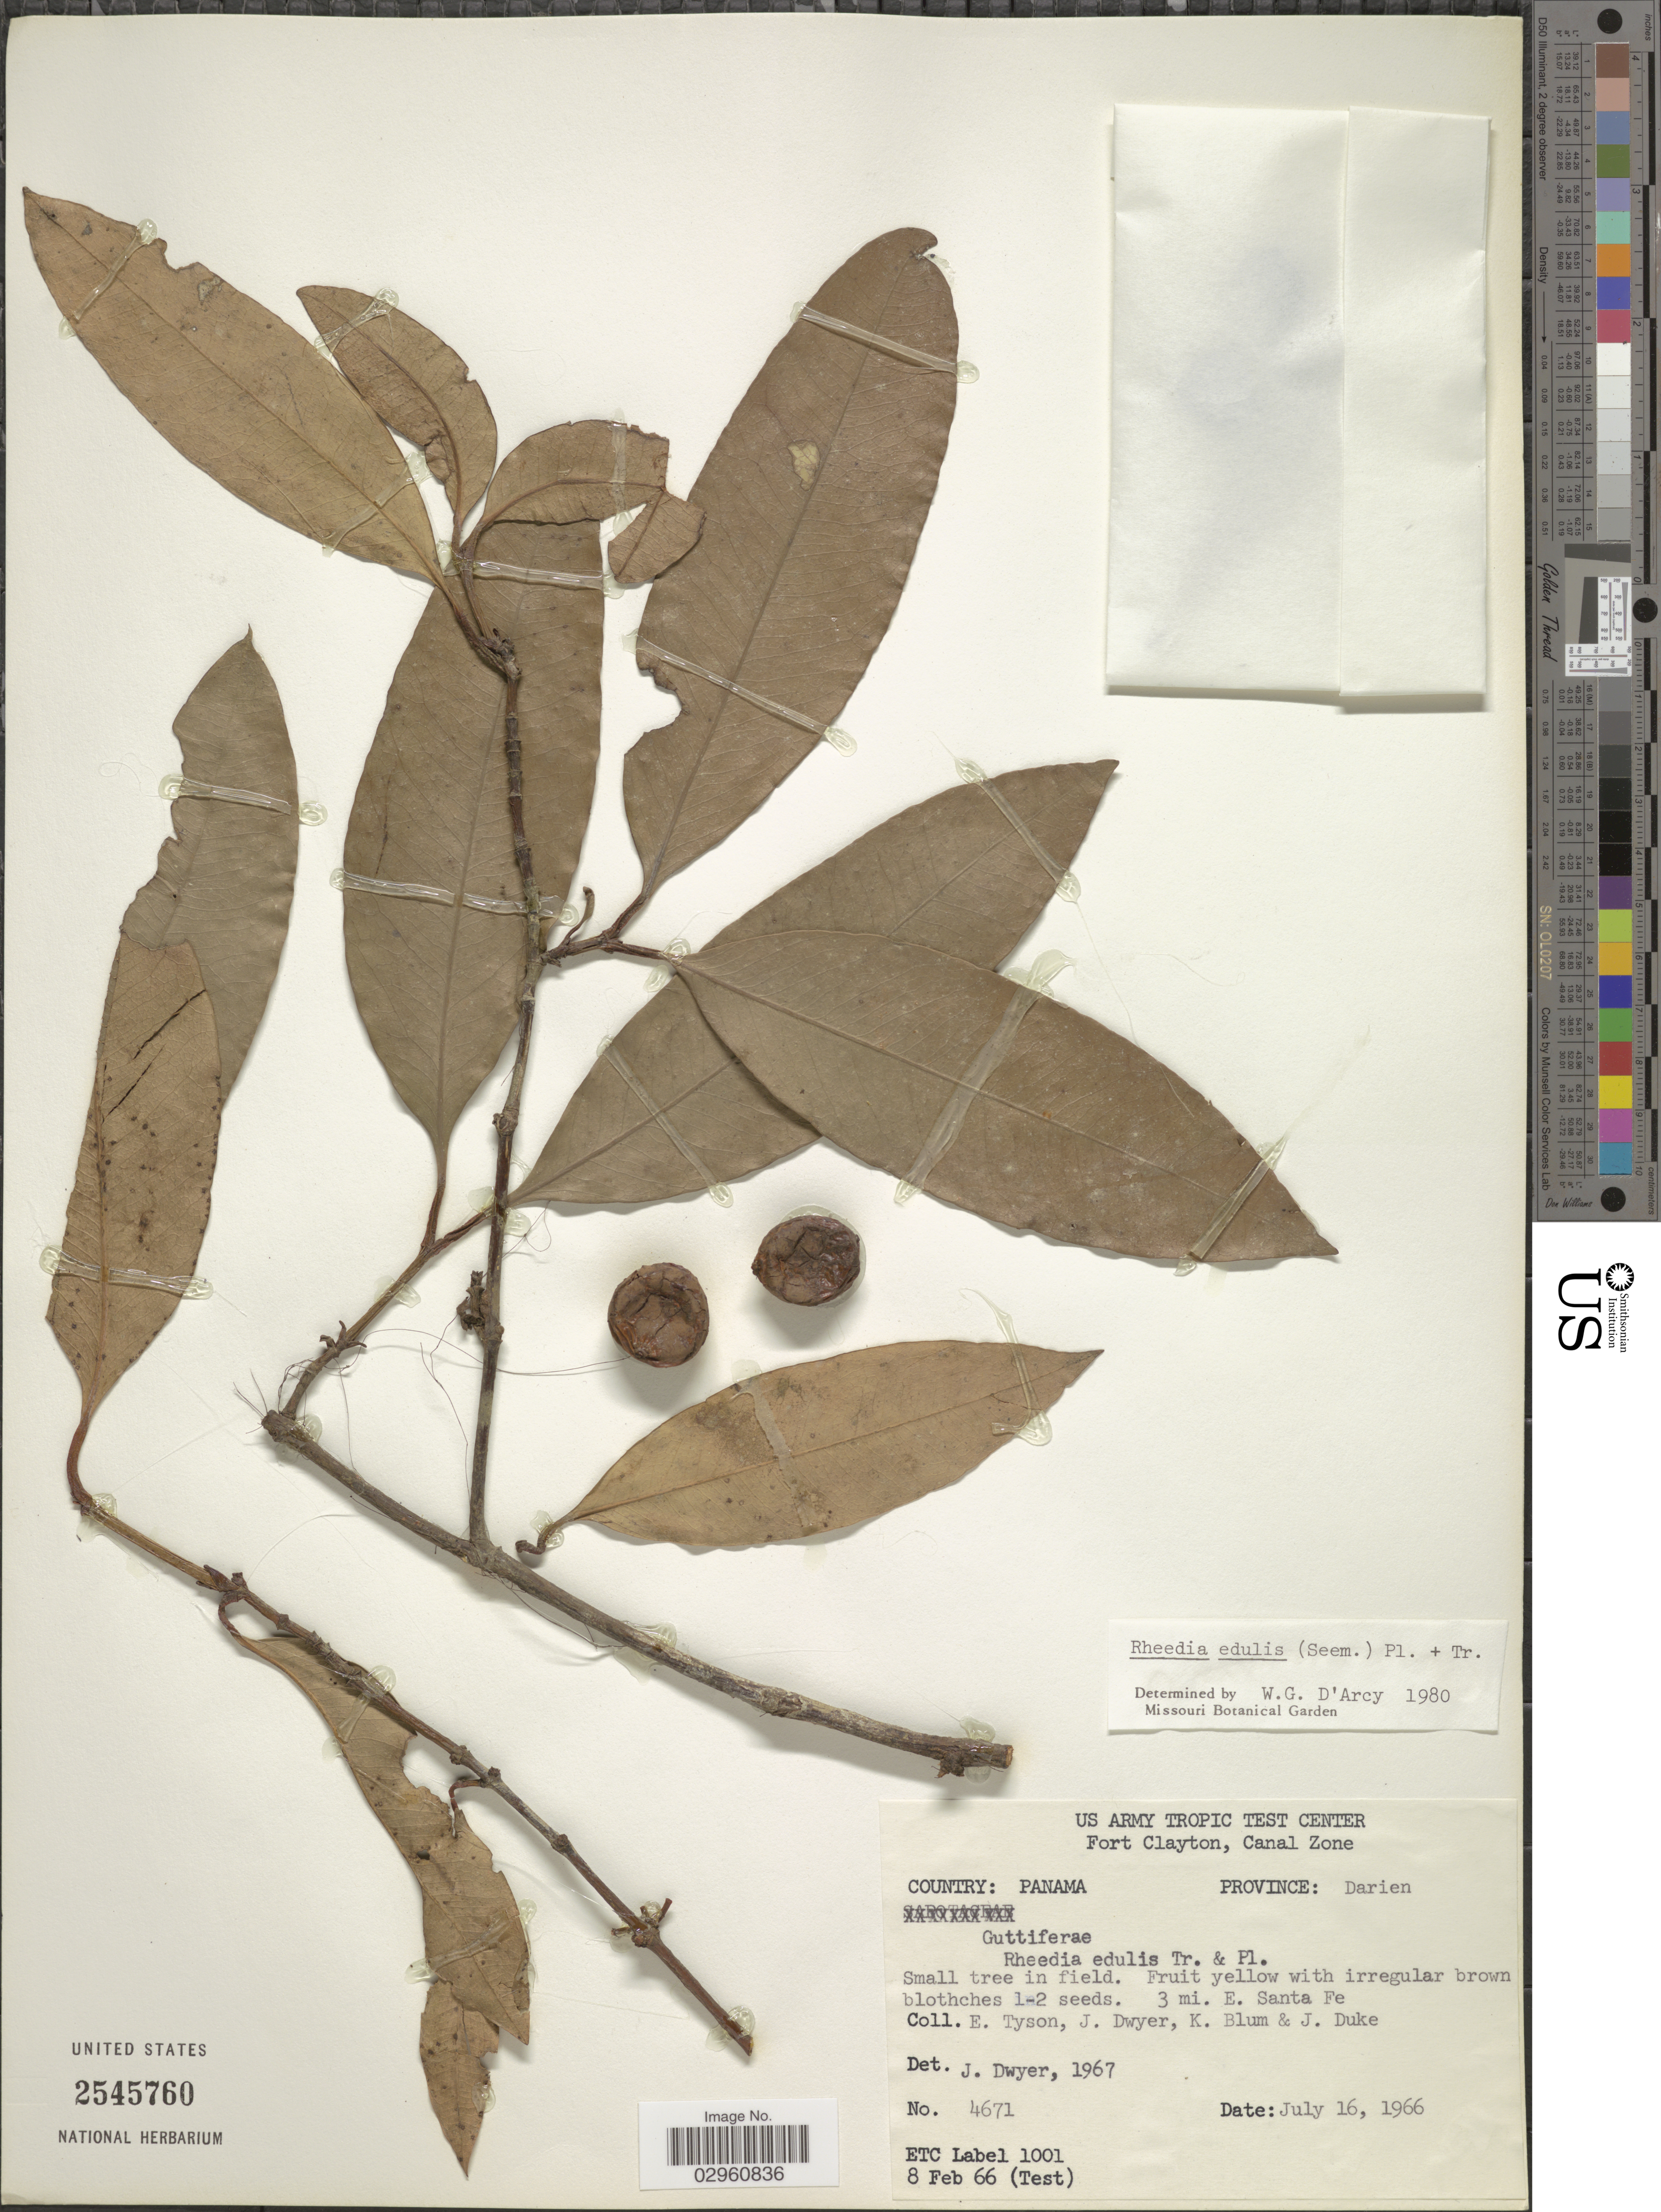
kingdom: Plantae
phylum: Tracheophyta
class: Magnoliopsida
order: Malpighiales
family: Clusiaceae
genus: Garcinia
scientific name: Garcinia intermedia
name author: (Pittier) Hammel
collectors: E. Tyson, J. Dwyer, K. Blum & J. Duke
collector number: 4671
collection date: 1966-07-16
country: Panama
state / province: Darién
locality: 3 mi. E. Santa Fe.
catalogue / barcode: US 2545760